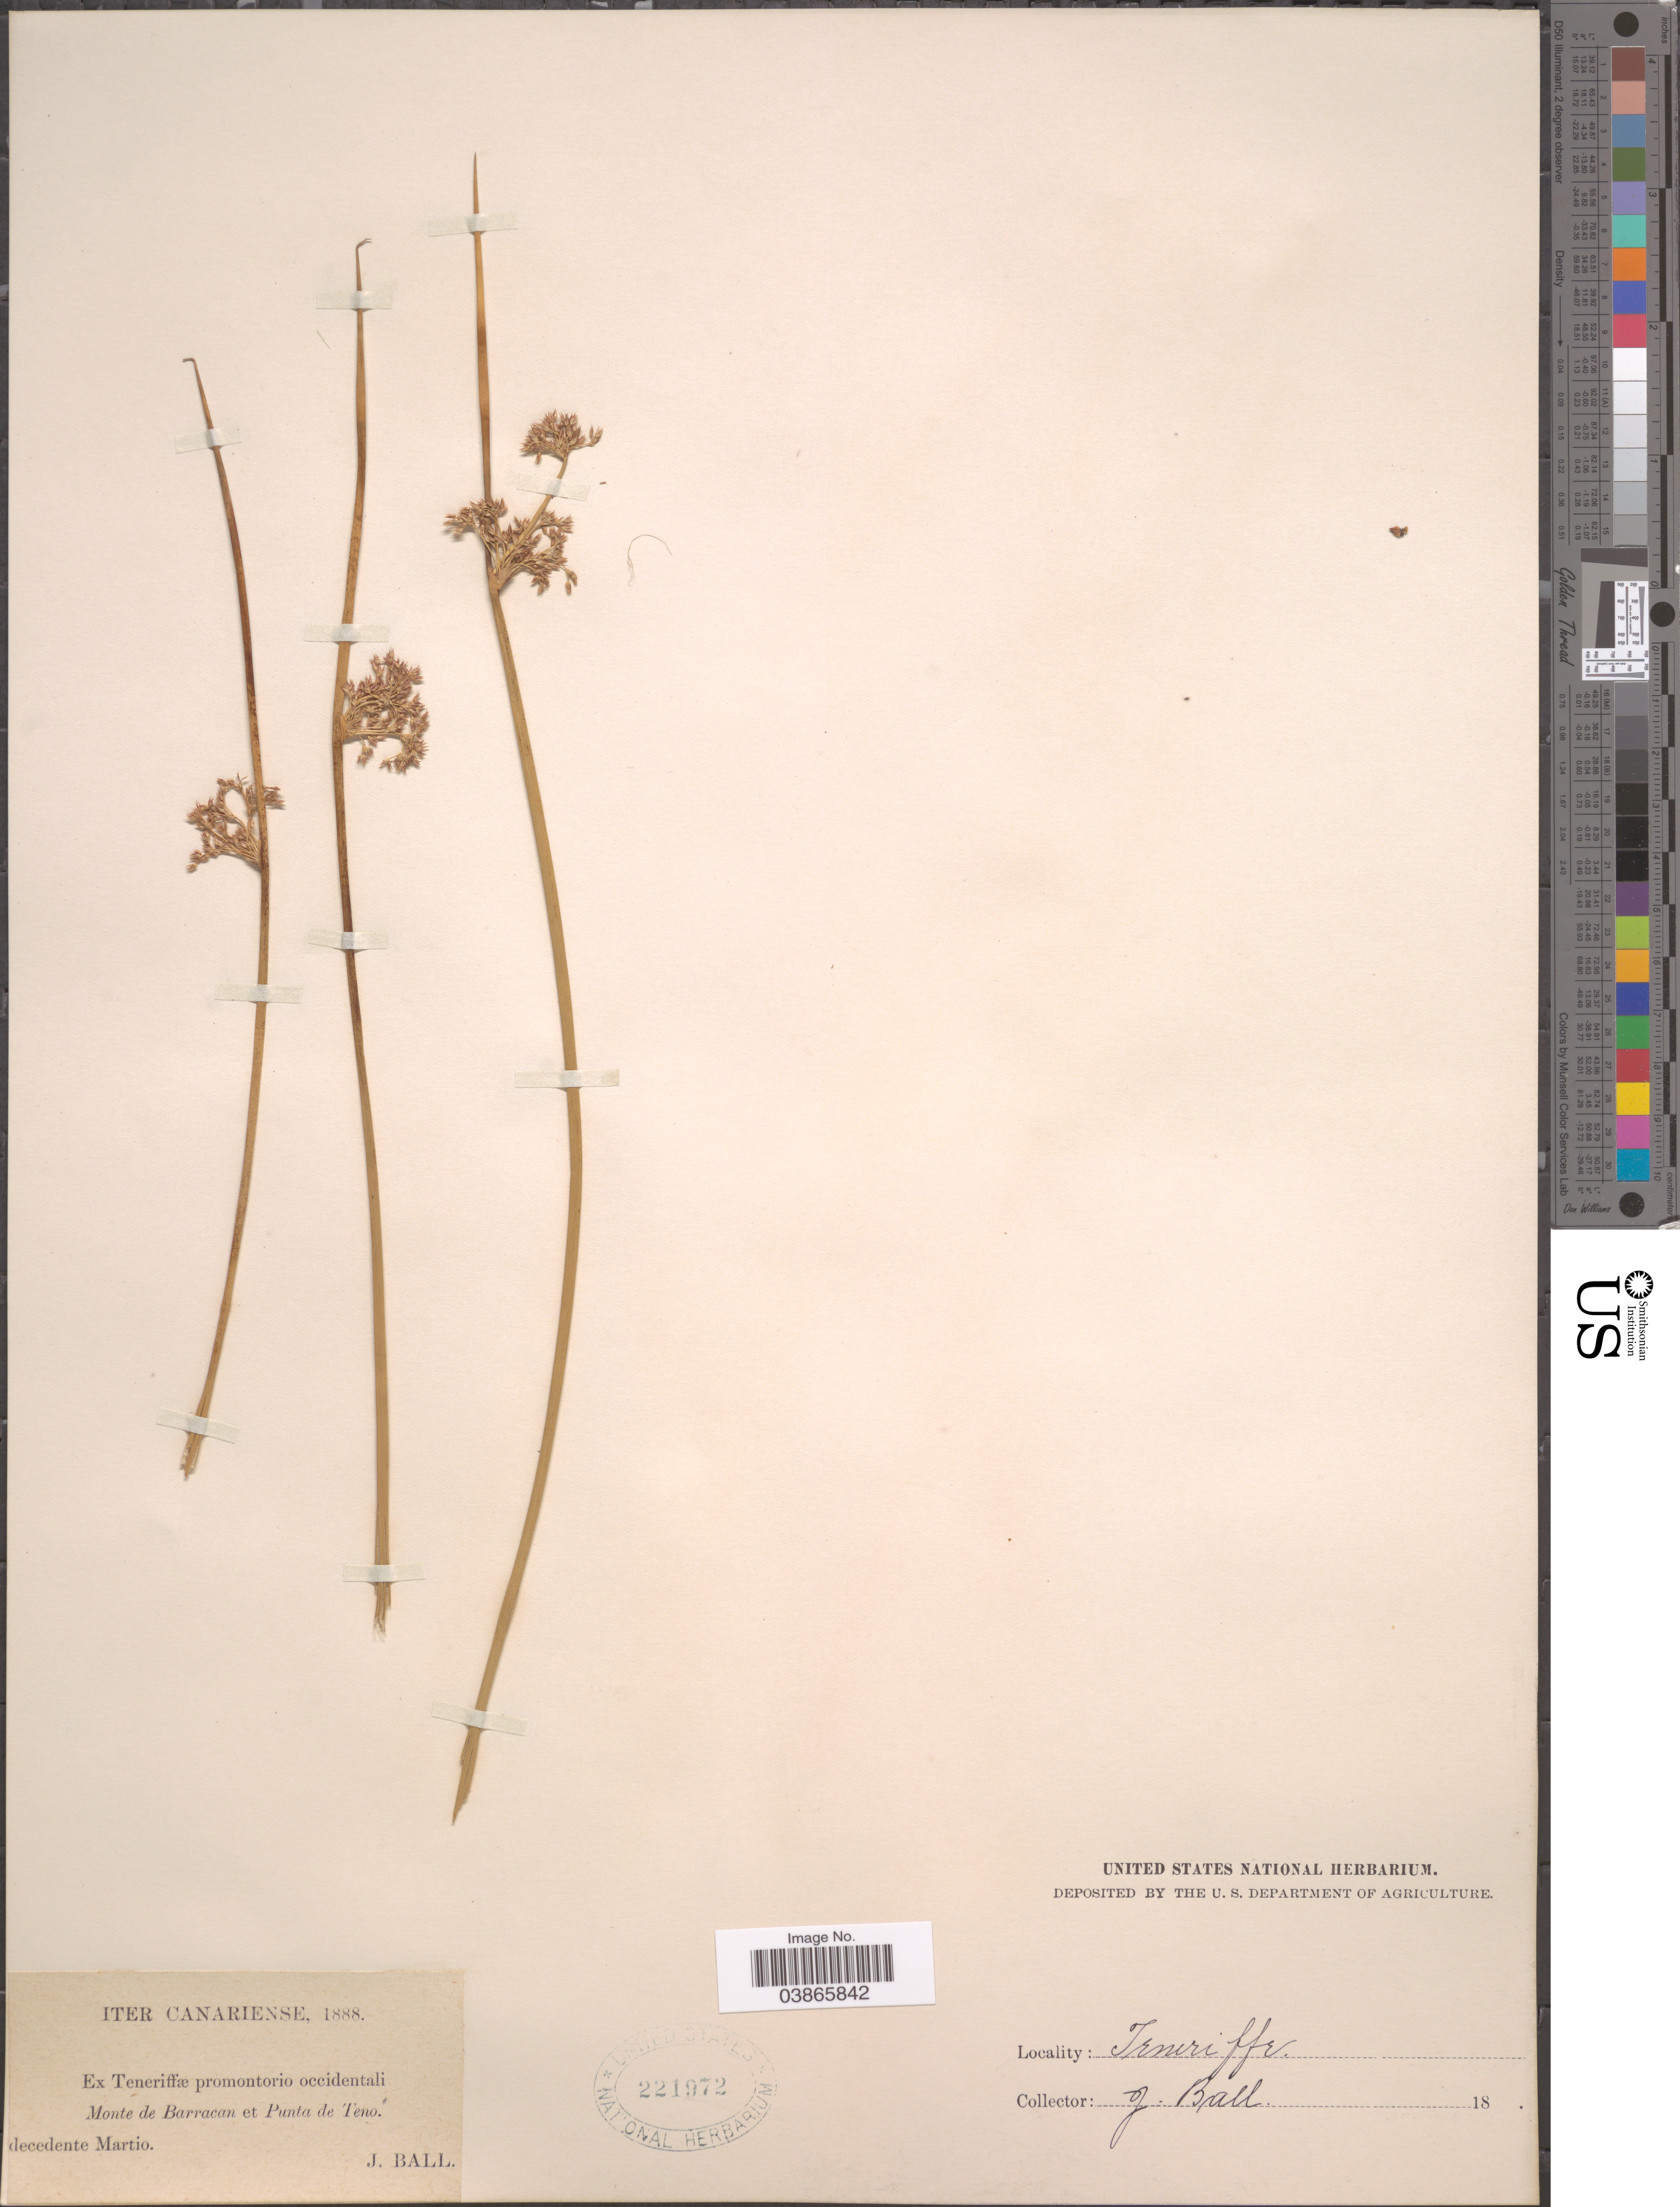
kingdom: Plantae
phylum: Tracheophyta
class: Liliopsida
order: Poales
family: Juncaceae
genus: Juncus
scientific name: Juncus sp.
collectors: J. Ball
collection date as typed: decedente Martio 1888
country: Spain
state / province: Canarias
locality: Iter Canariense. Ex Teneriffæ promontorio occidentali Monte de Barracan et Punta de Teno. Teneriffe.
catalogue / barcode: US 221972